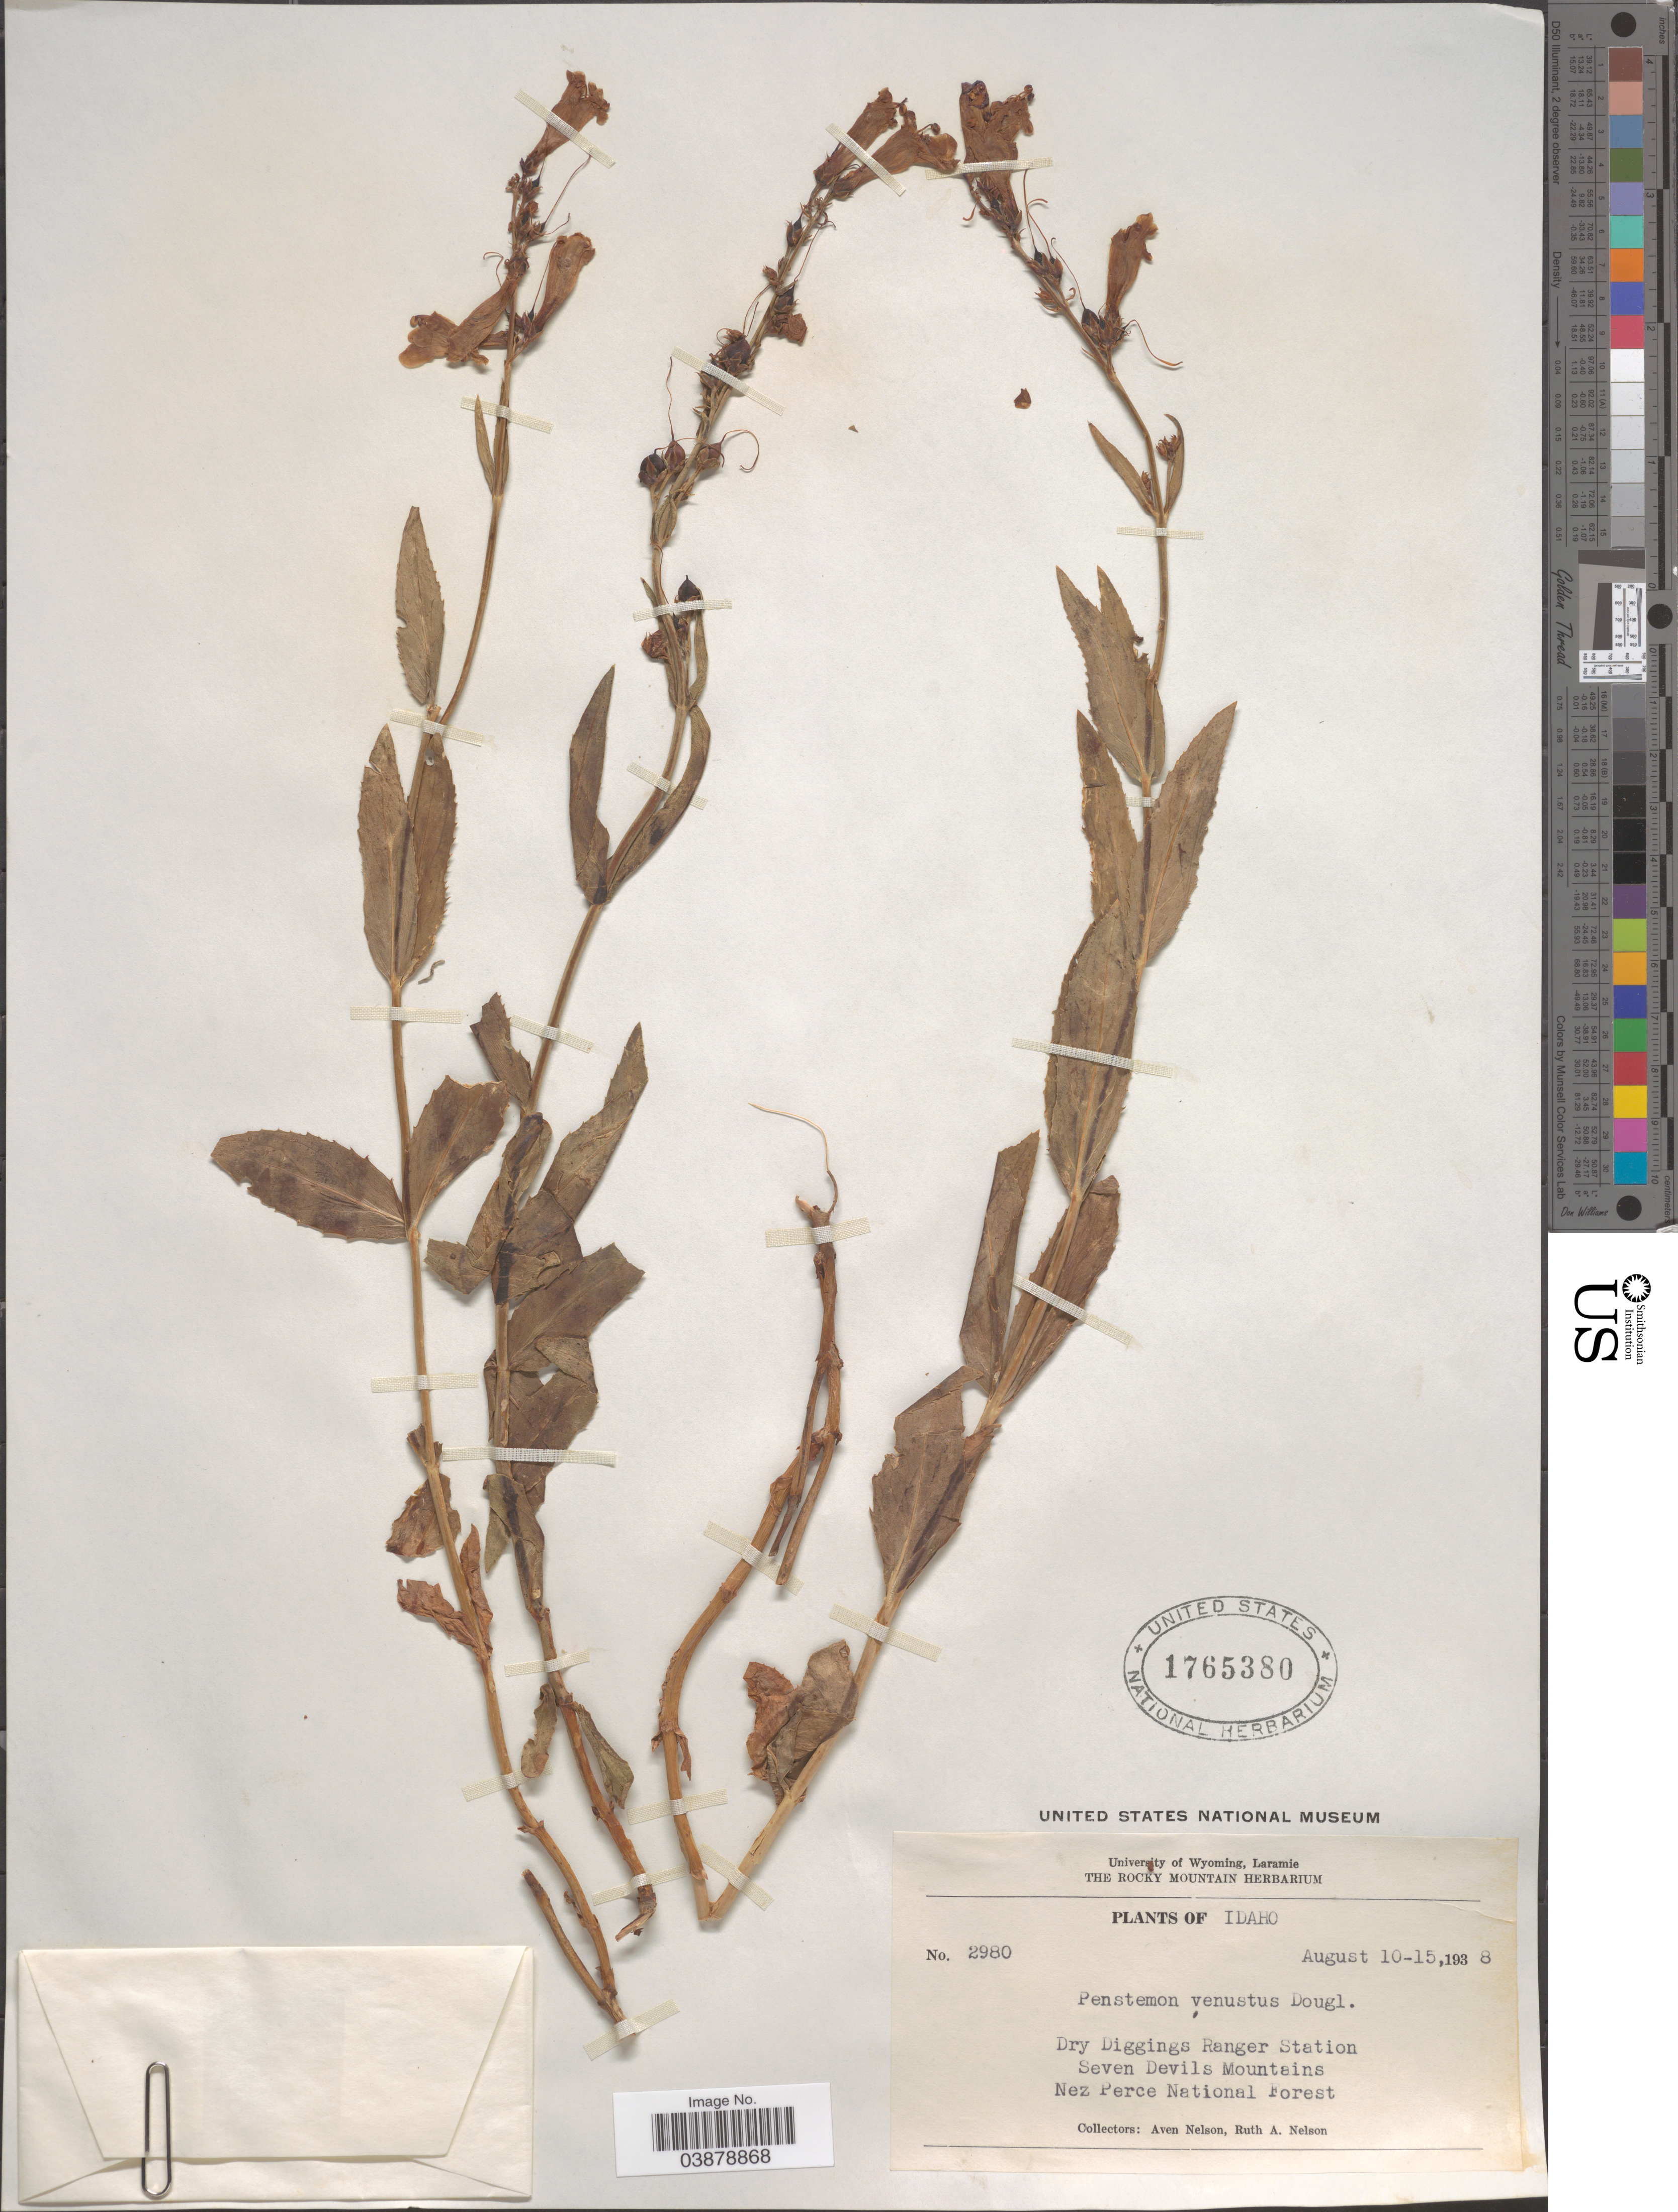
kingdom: Plantae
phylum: Tracheophyta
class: Magnoliopsida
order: Lamiales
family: Plantaginaceae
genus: Penstemon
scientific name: Penstemon venustus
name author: Douglas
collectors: A. Nelson & R. A. Nelson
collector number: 2980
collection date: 1938-08-10/1938-08-15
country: United States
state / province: Idaho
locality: Dry Diggings Ranger Station. Seven Devils Mountains. Nez Perce National Forest.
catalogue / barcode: US 1765380